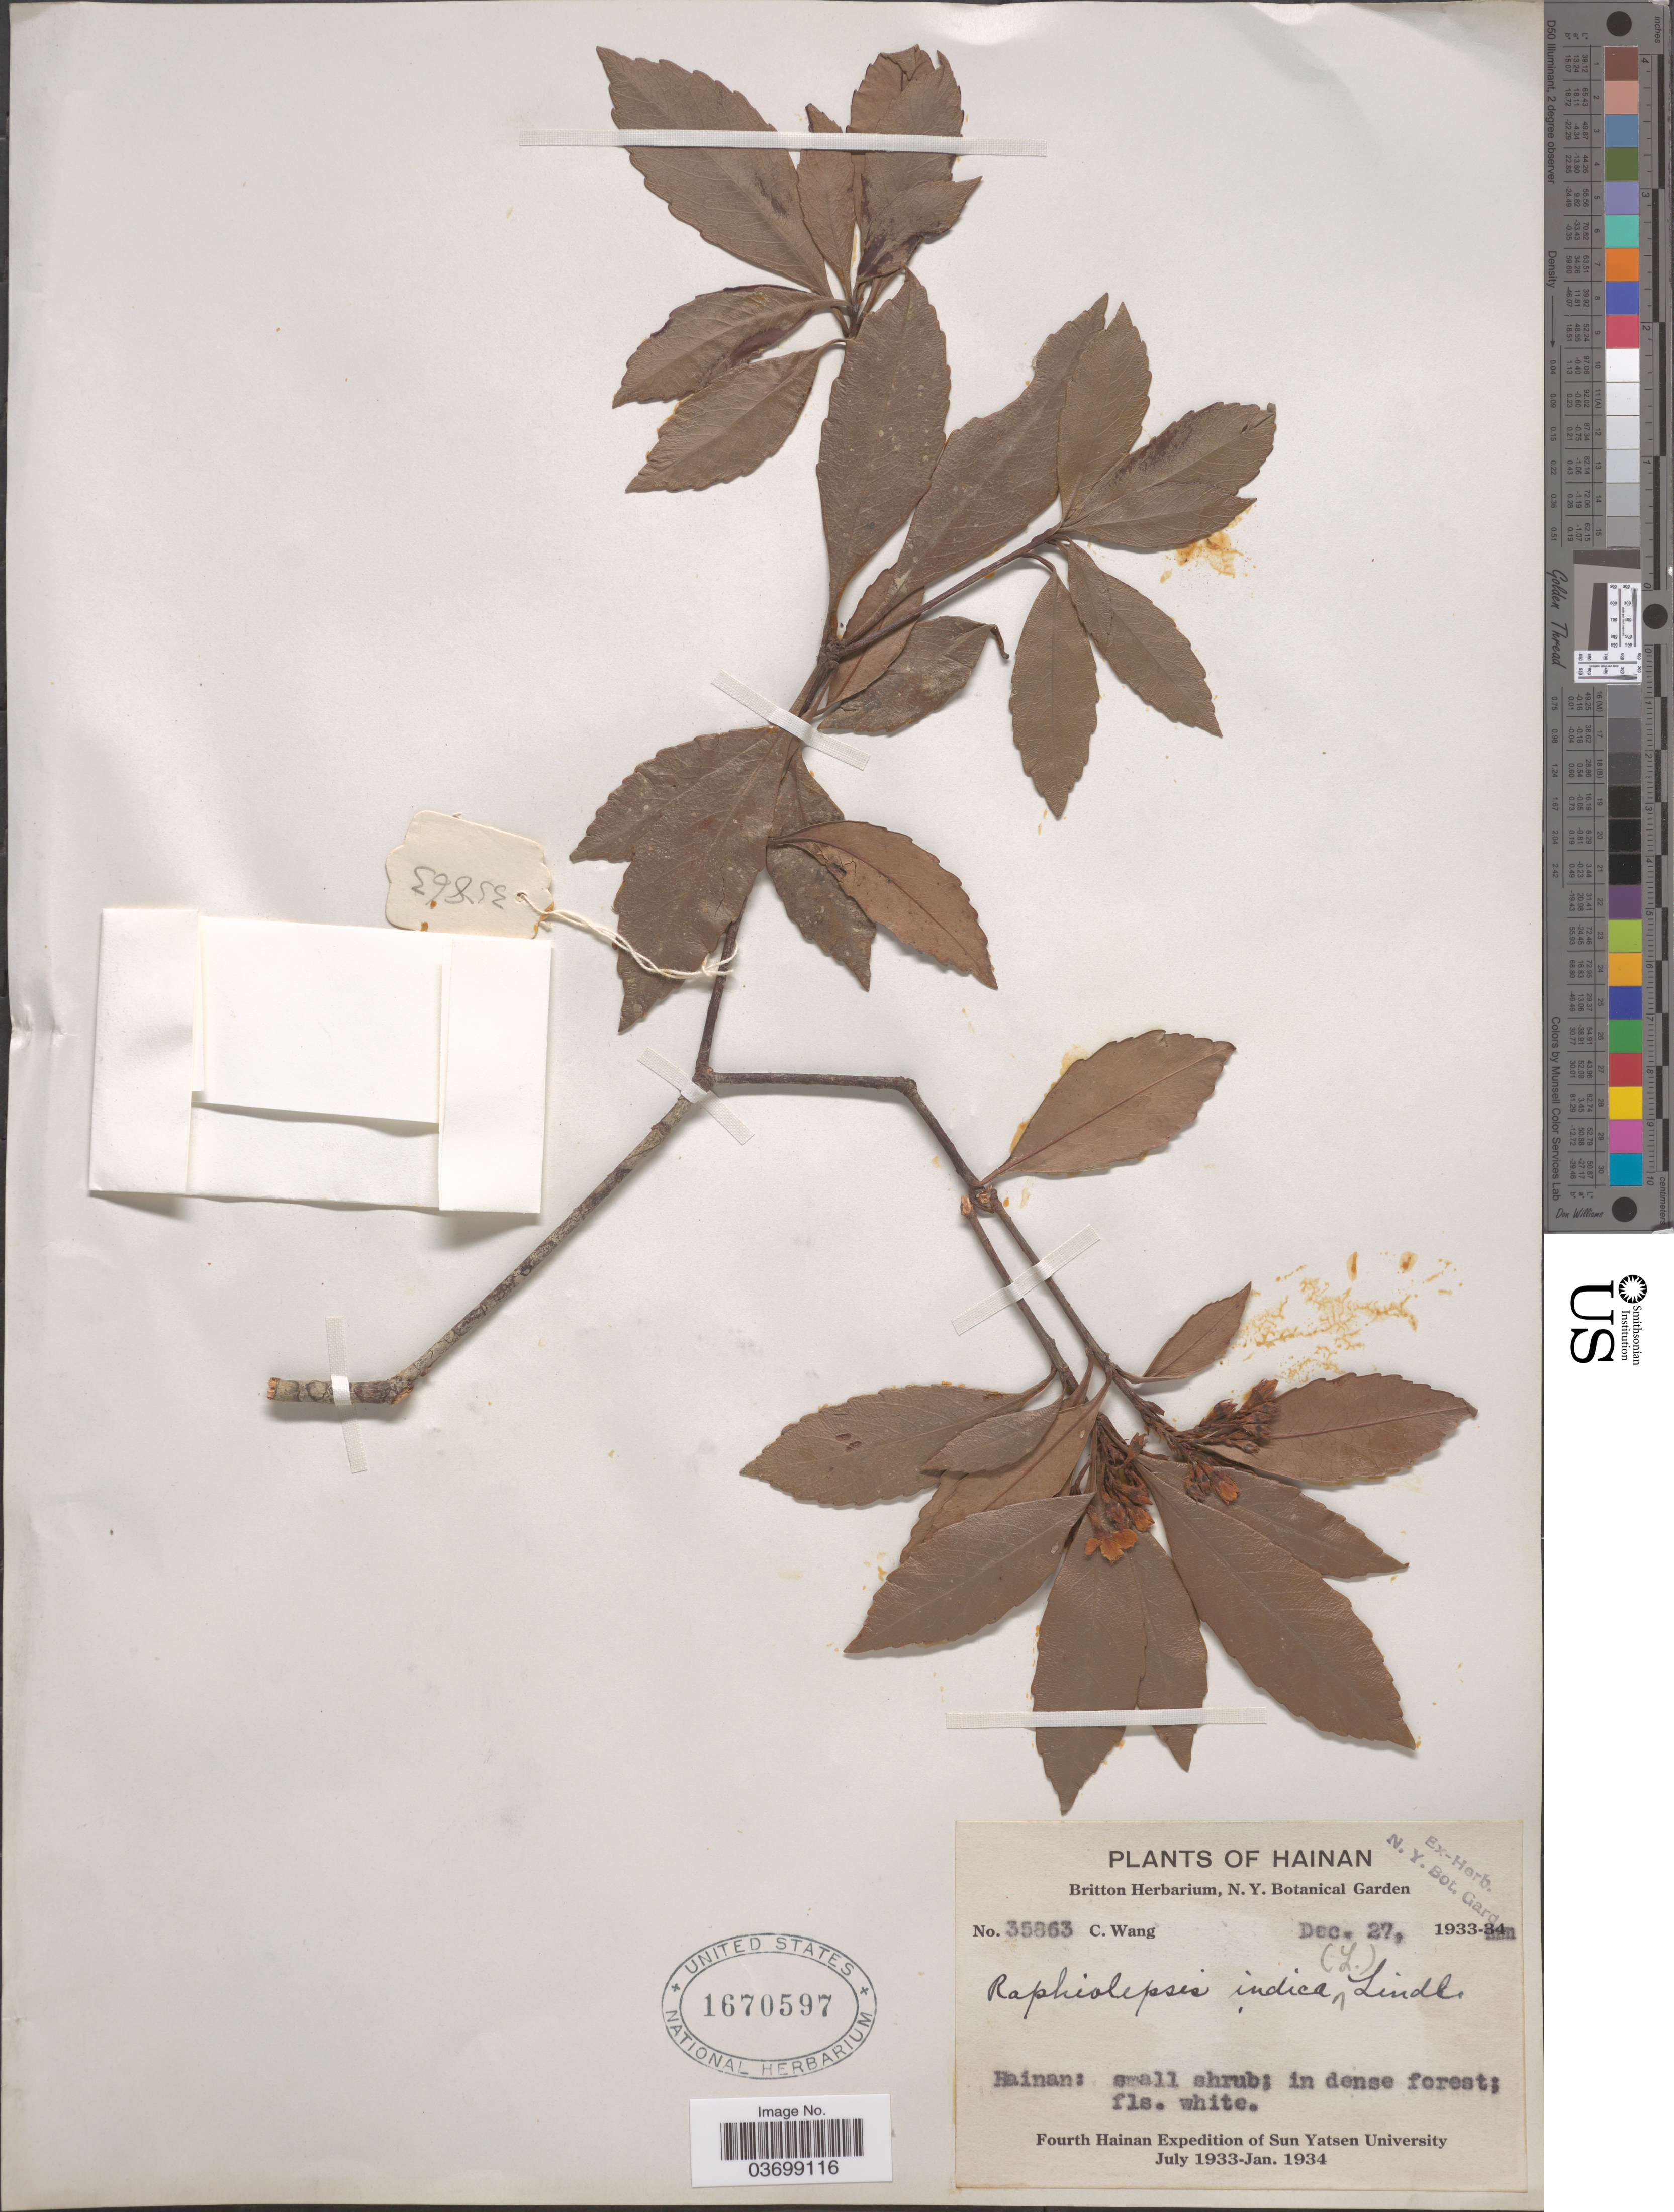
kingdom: Plantae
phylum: Tracheophyta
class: Magnoliopsida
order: Rosales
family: Rosaceae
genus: Rhaphiolepis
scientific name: Rhaphiolepis indica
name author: (L.) Lindl.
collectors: C. Wang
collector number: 35863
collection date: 1933-12-27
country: China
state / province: Hainan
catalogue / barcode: US 1670597